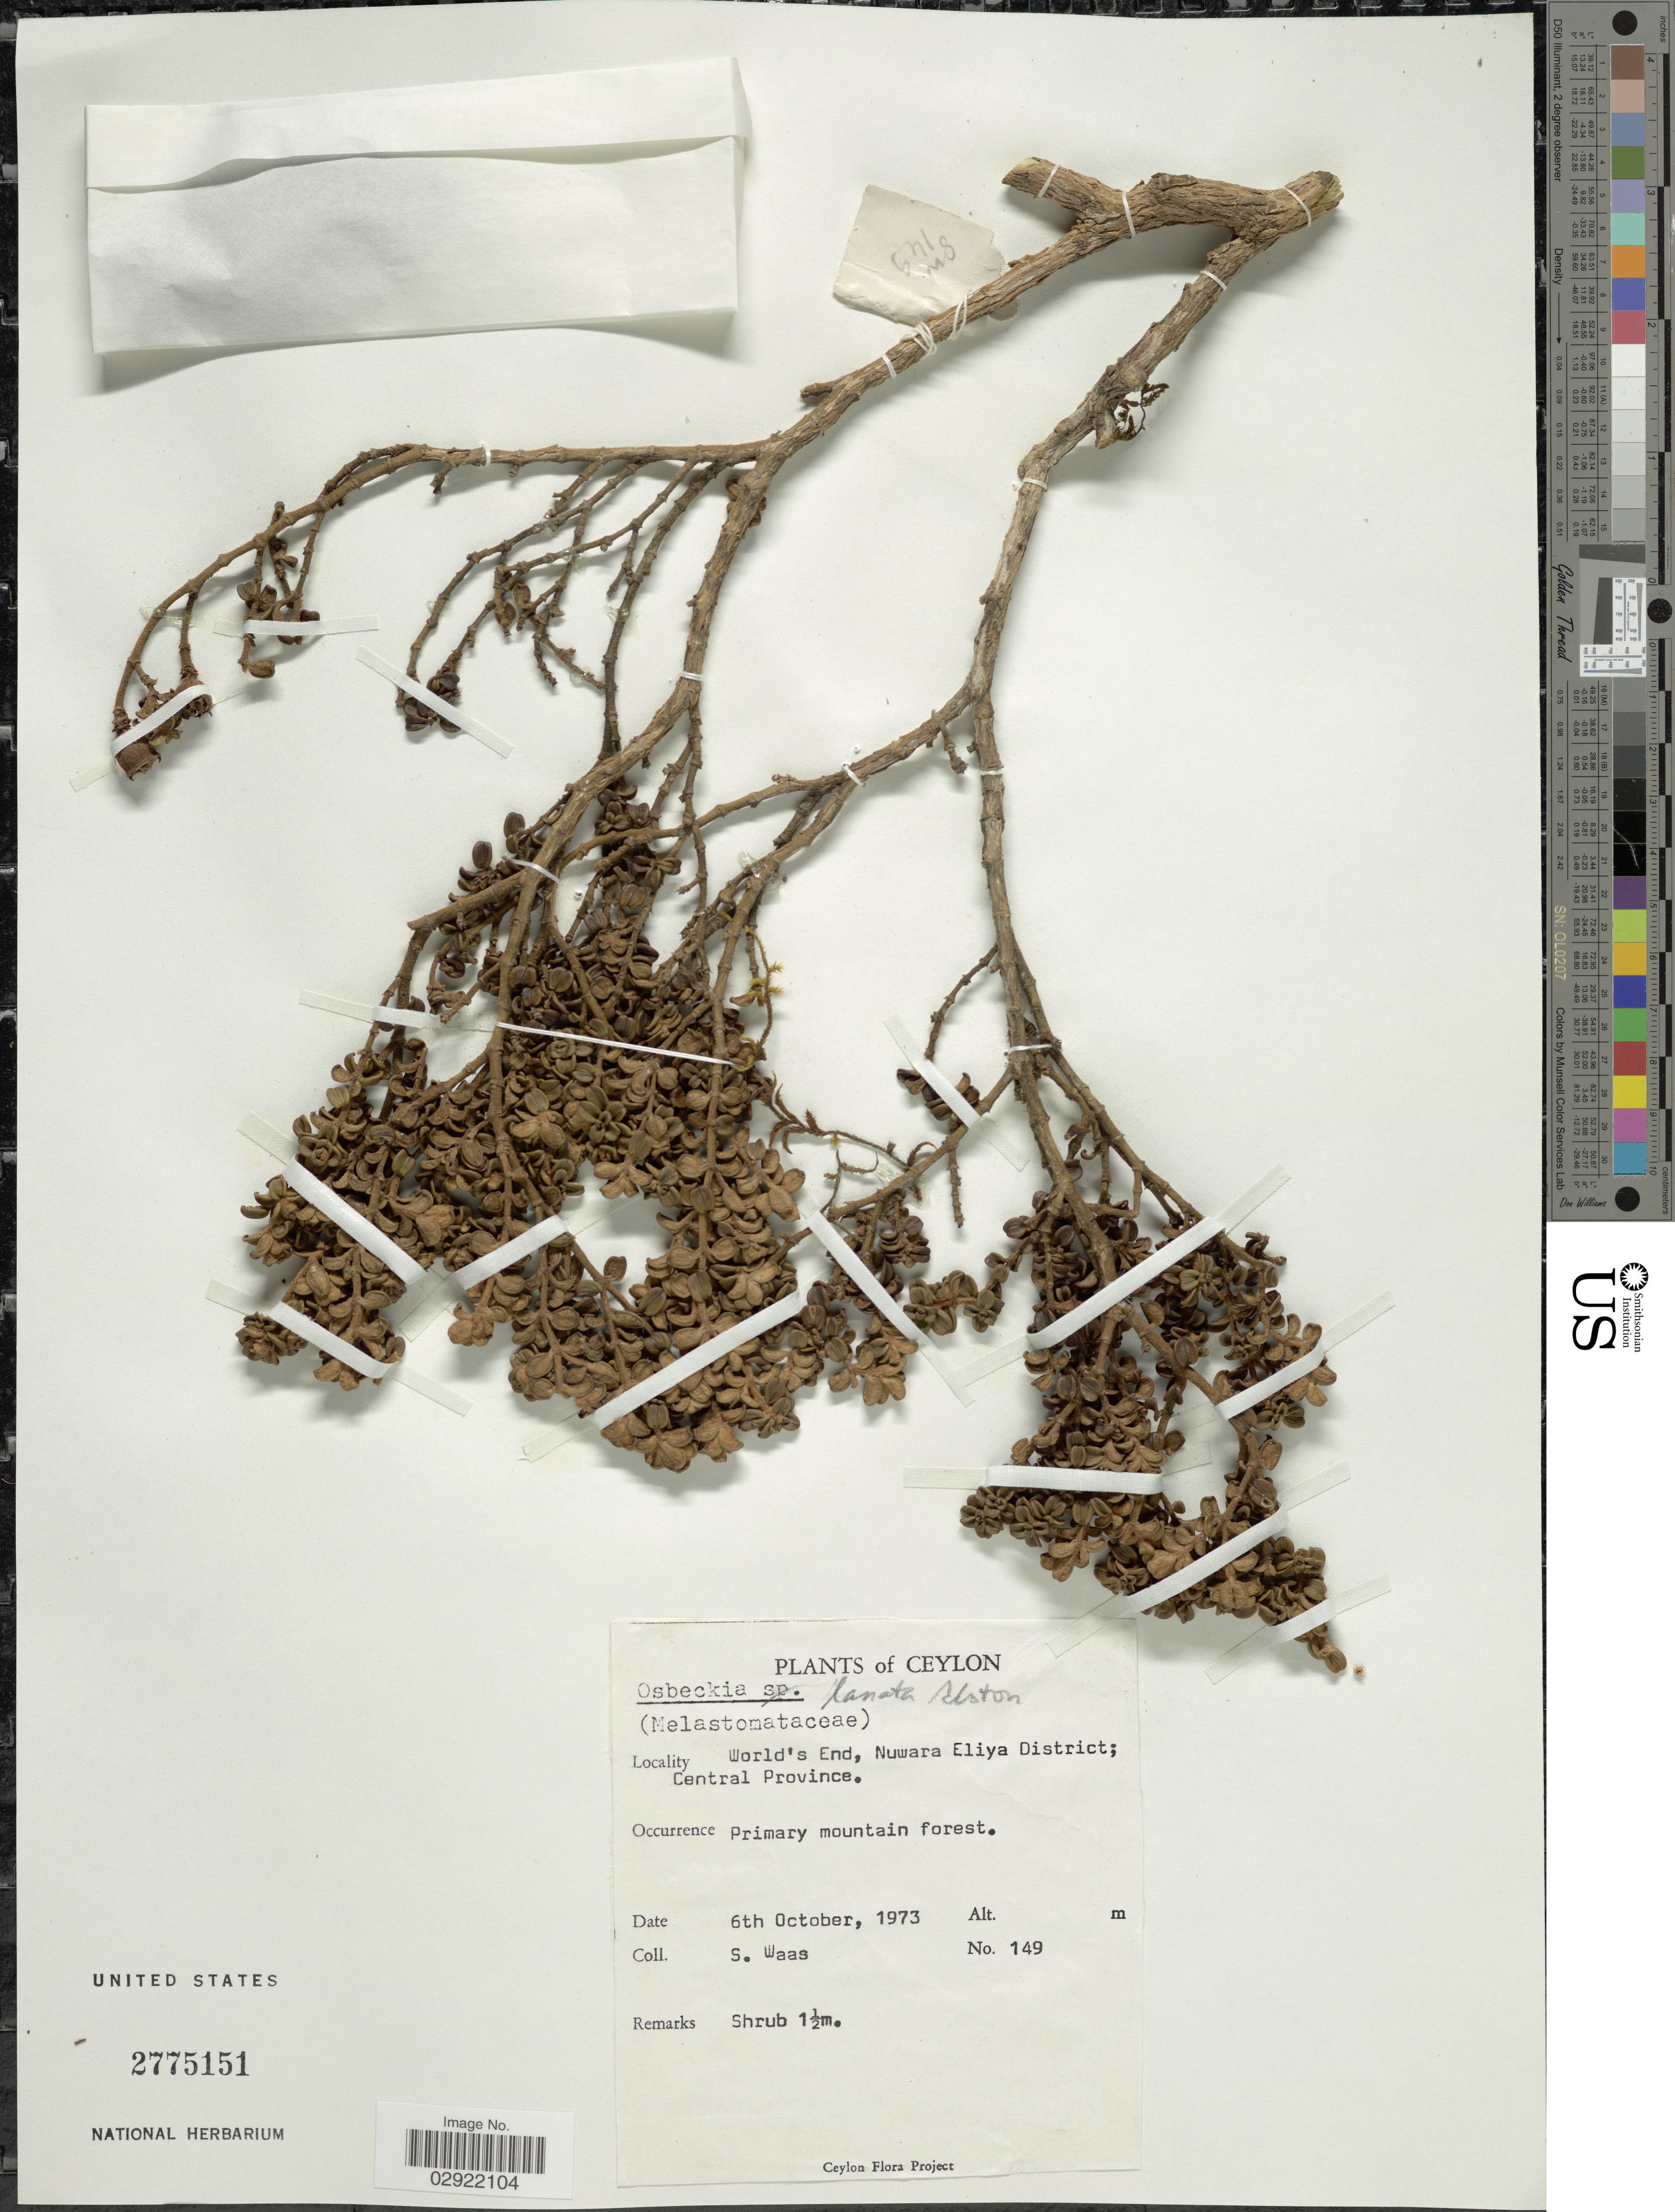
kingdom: Plantae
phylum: Tracheophyta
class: Magnoliopsida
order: Myrtales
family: Melastomataceae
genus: Osbeckia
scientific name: Osbeckia lanata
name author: Alston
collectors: S. Waas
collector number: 149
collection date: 1973-10-06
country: Sri Lanka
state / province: Central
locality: Ceylon. World's End, Nuwara Eliya District.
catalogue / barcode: US 2775151